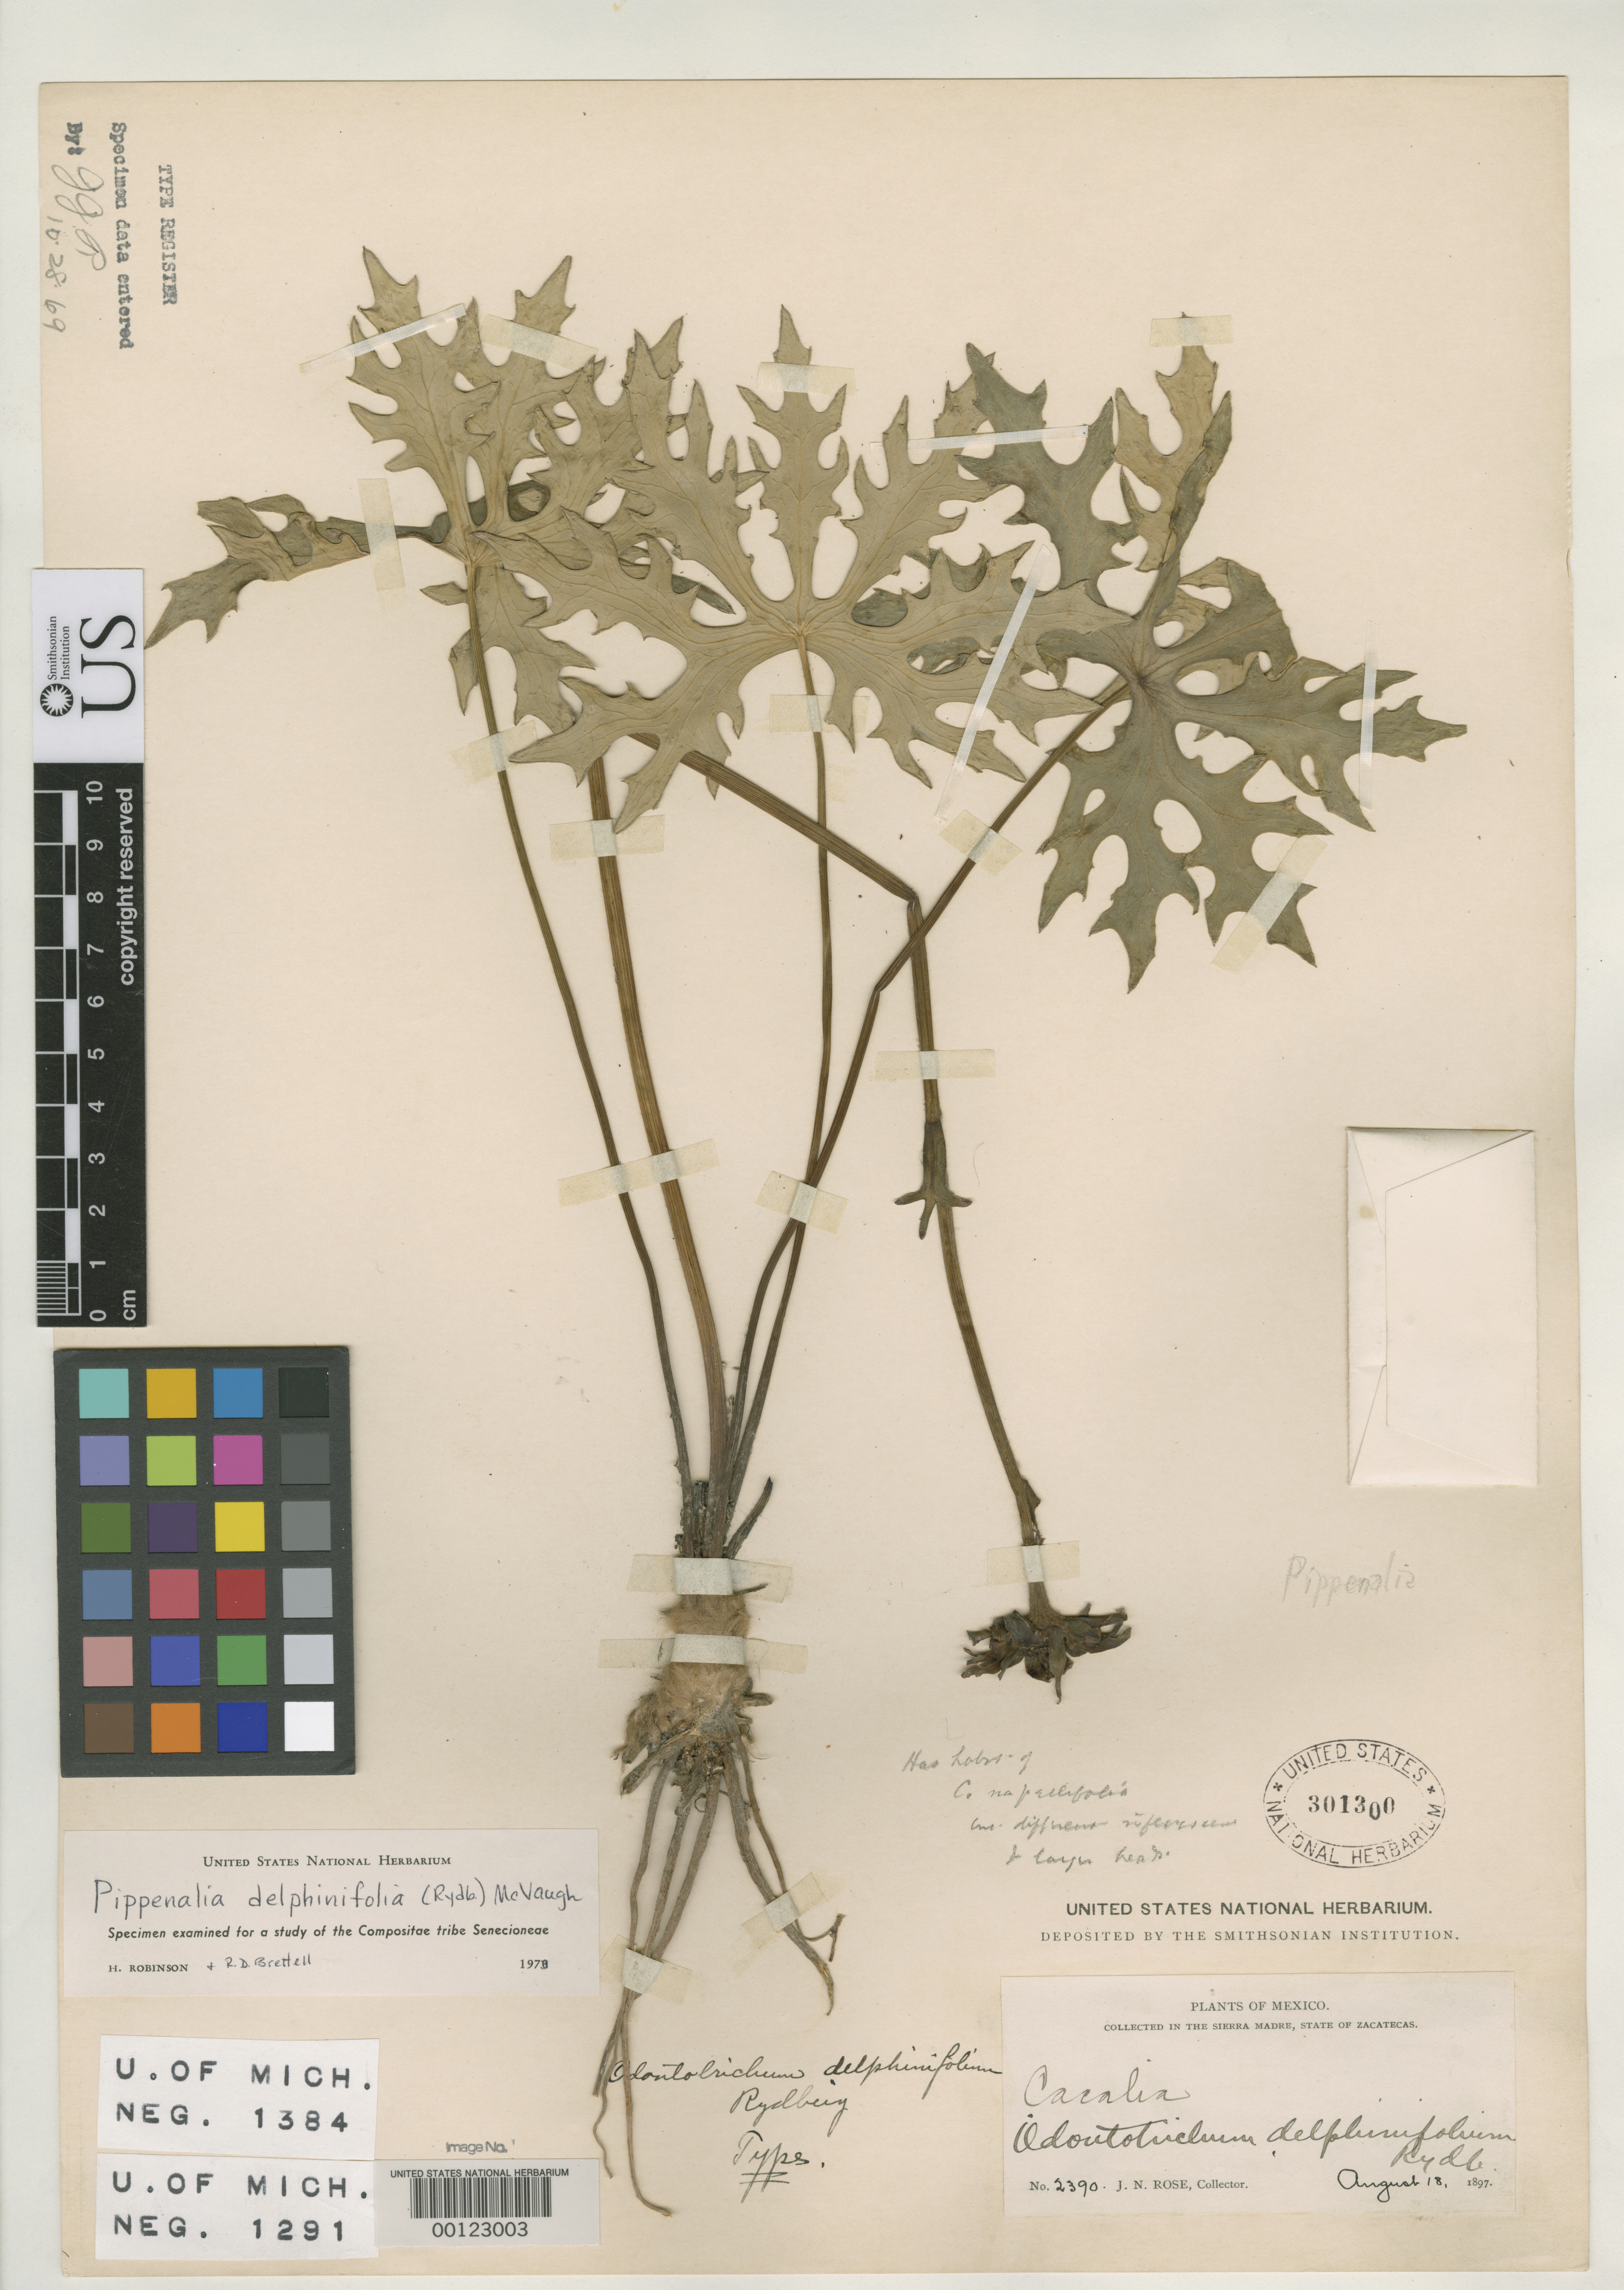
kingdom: Plantae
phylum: Tracheophyta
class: Magnoliopsida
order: Asterales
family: Asteraceae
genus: Odontotrichum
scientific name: Odontotrichum delphinifolium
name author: Rydb.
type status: Holotype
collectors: J. N. Rose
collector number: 2390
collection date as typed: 18 Aug 1897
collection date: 1897-08-18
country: Mexico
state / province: Zacatecas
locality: Sierra Madre.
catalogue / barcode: US 301300